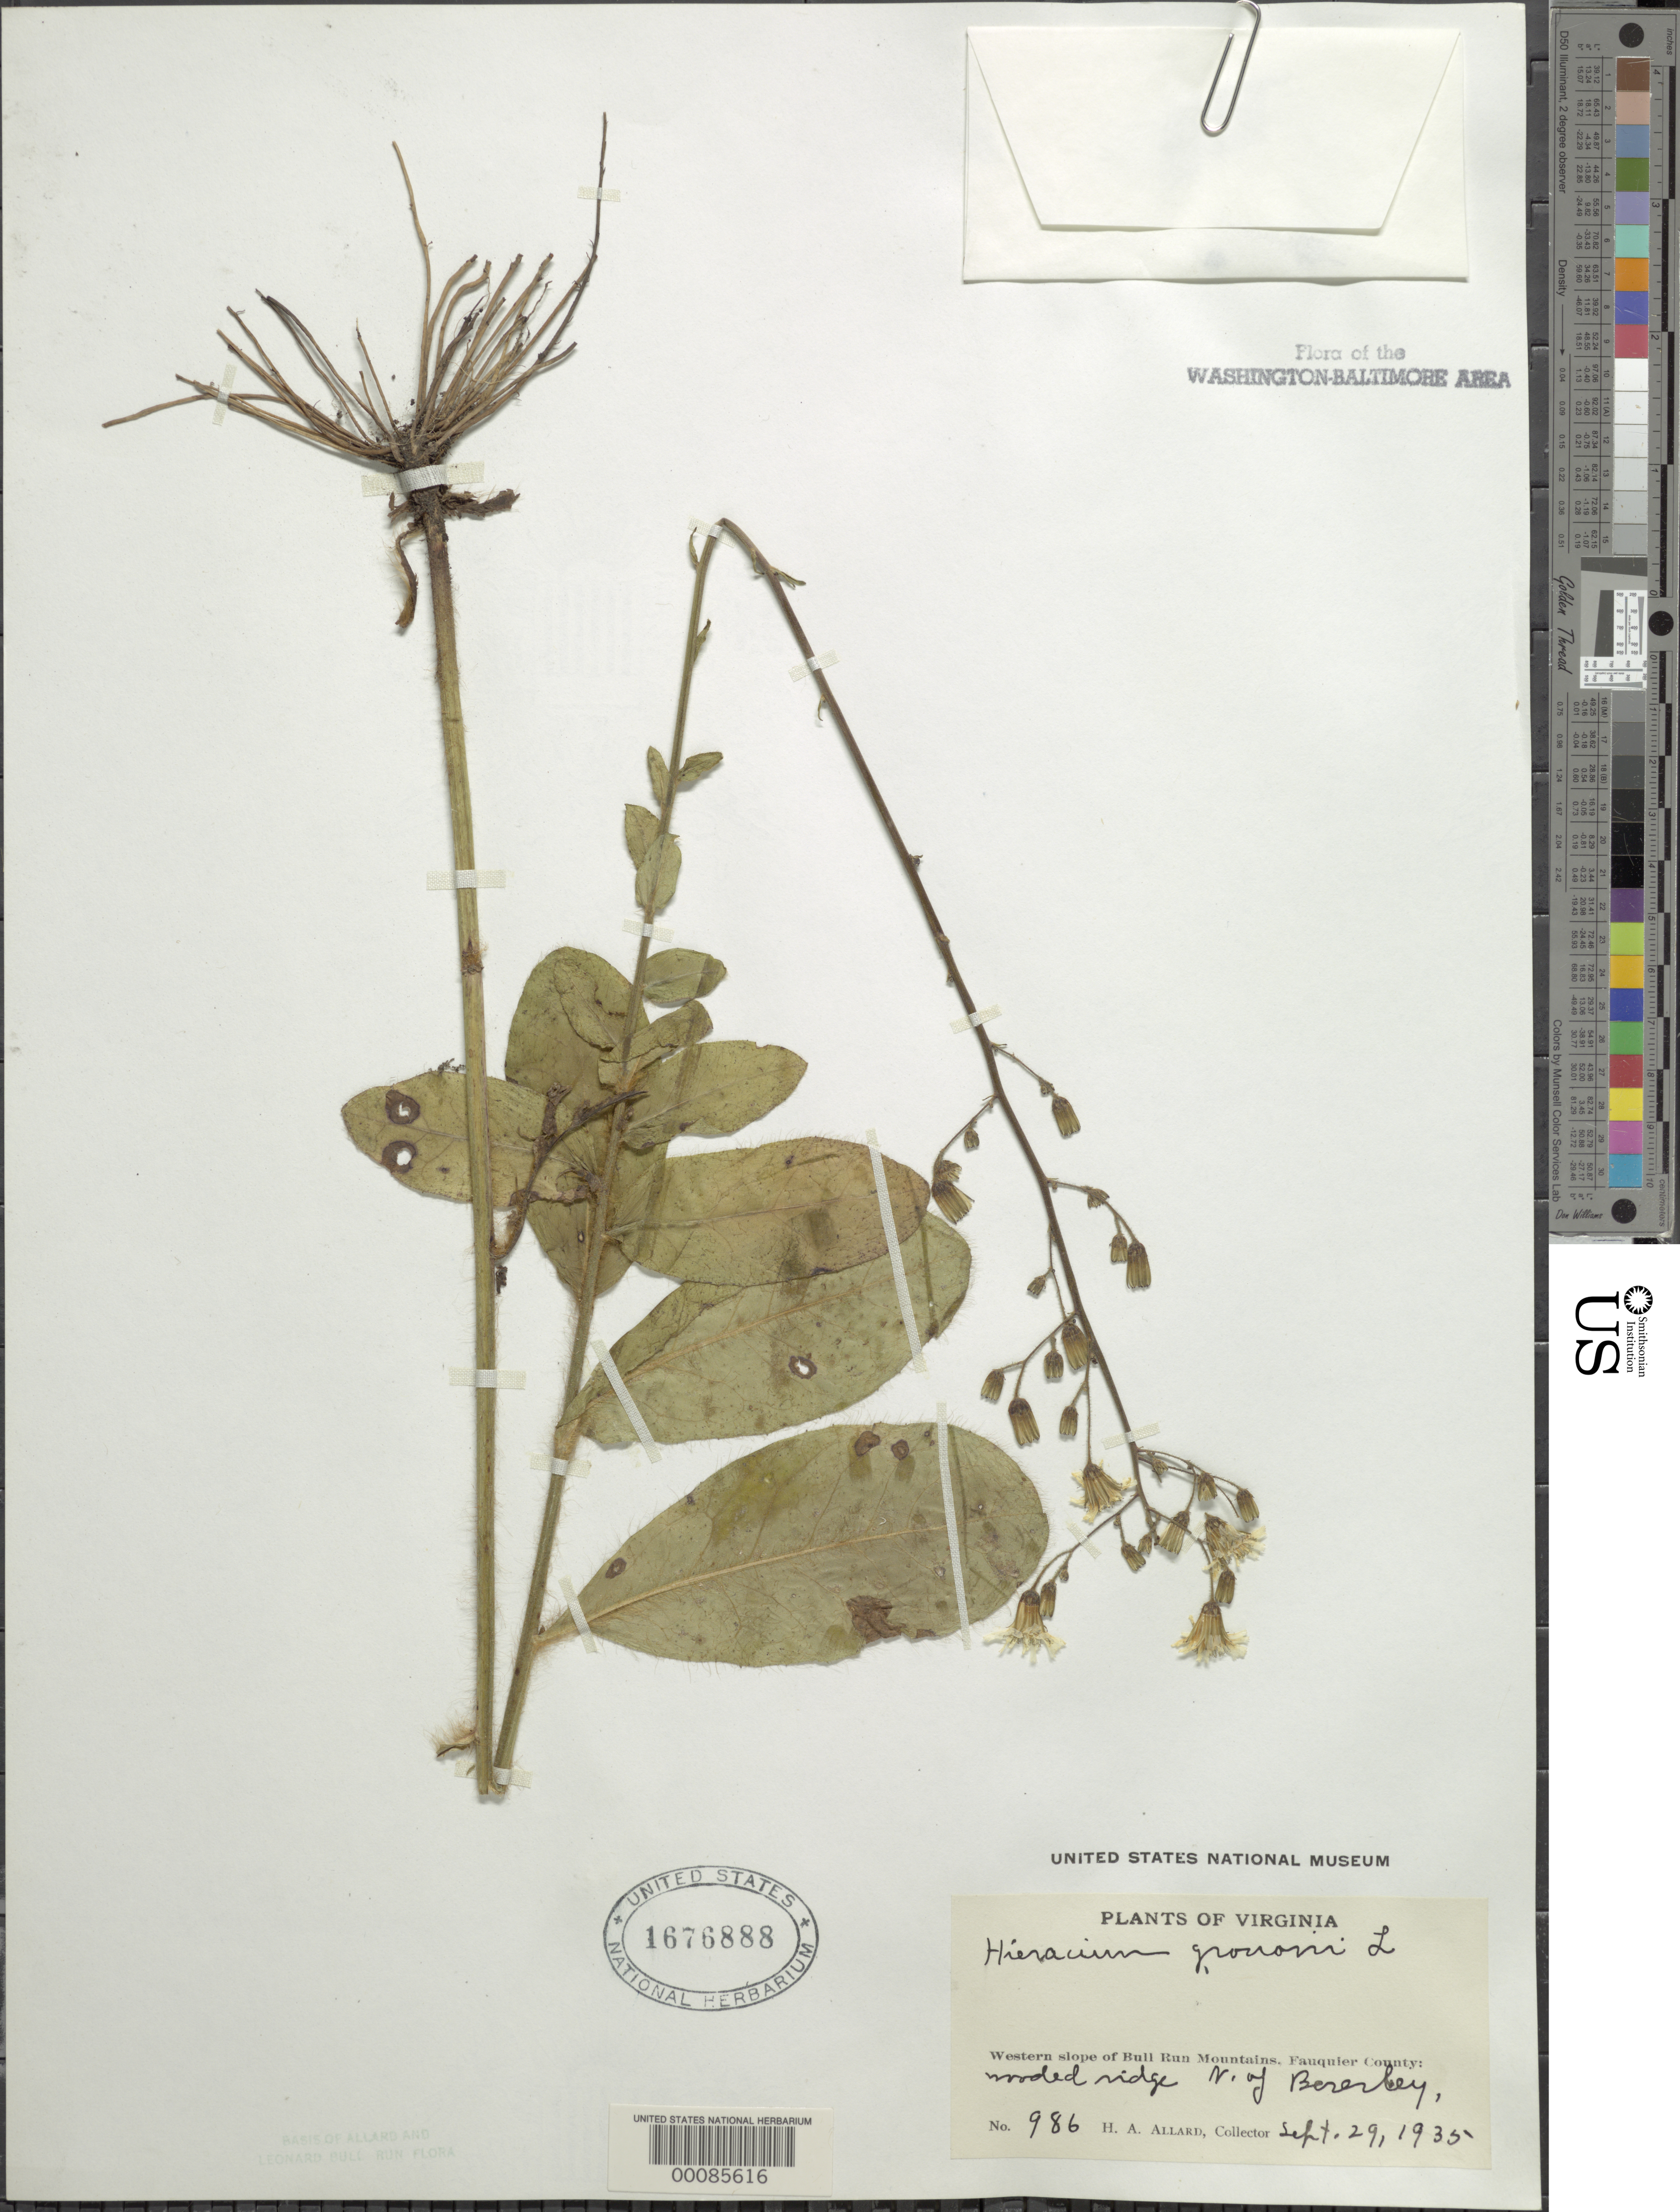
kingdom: Plantae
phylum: Tracheophyta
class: Magnoliopsida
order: Asterales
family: Asteraceae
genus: Hieracium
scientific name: Hieracium gronovii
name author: L.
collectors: H. A. Allard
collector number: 986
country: United States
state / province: Virginia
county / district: Fauquier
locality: North of Beverley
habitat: Wooded ridge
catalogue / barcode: US 1676888